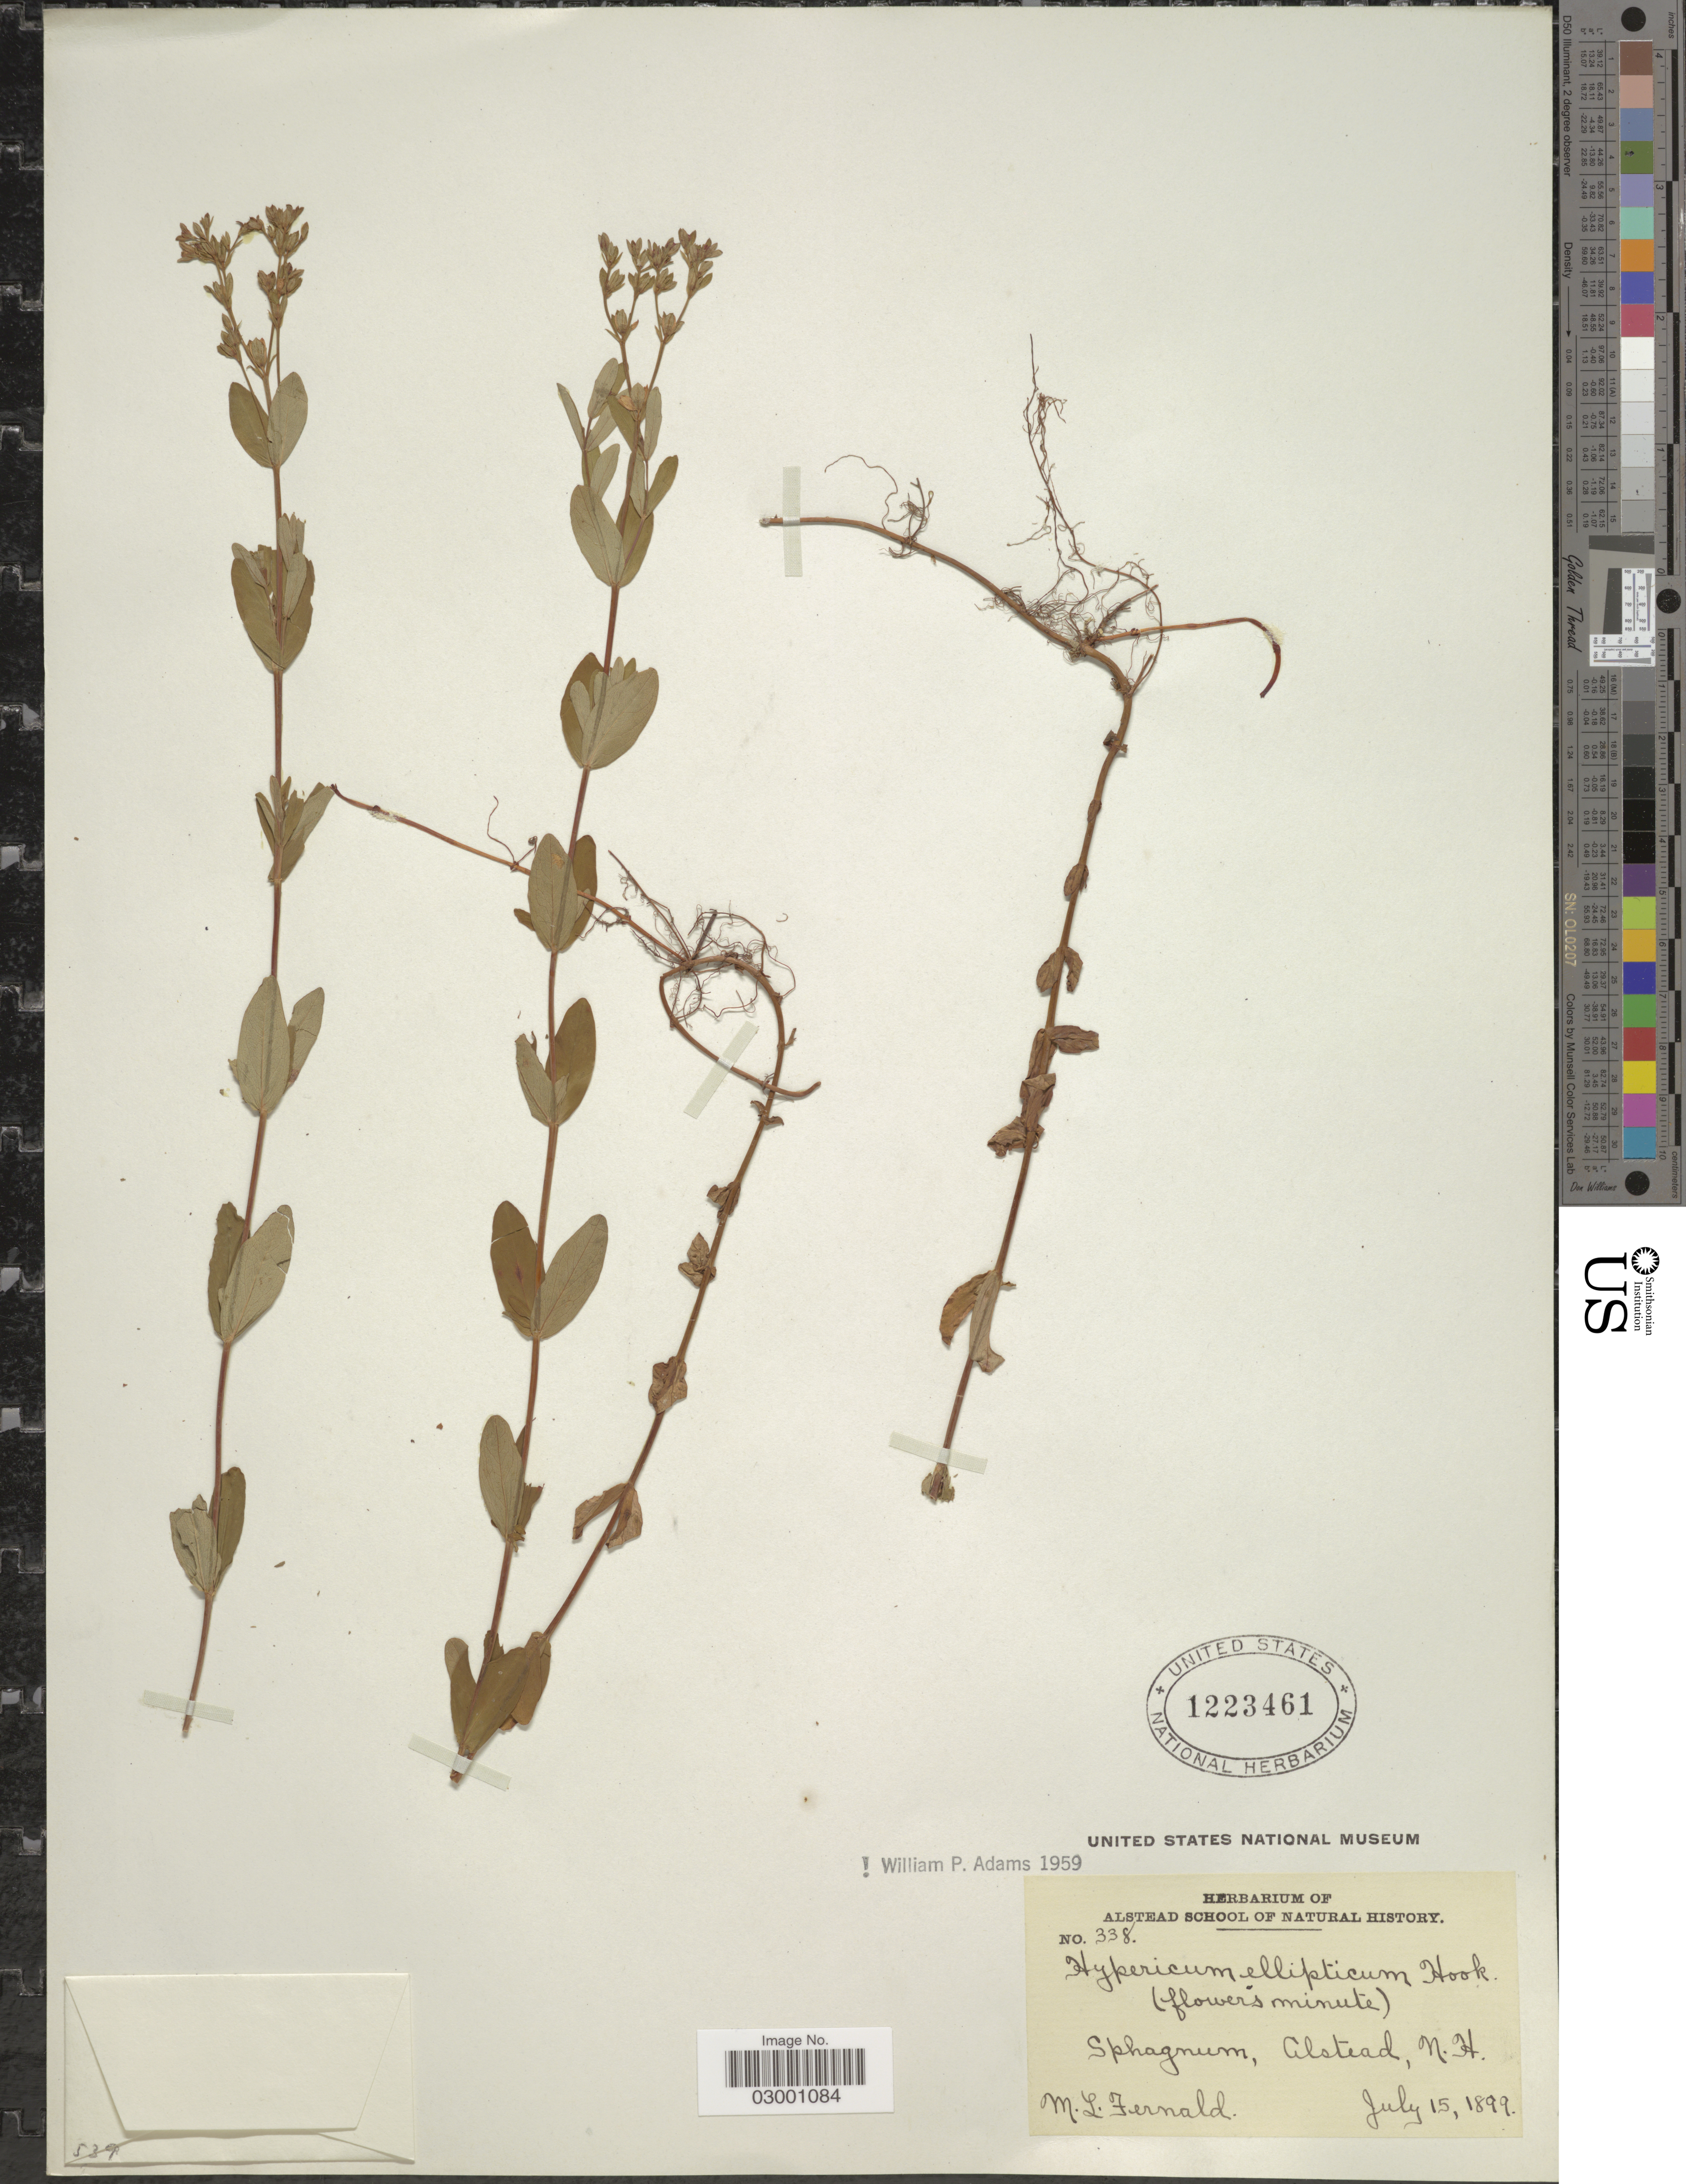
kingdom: Plantae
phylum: Tracheophyta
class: Magnoliopsida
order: Malpighiales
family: Hypericaceae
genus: Hypericum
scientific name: Hypericum ellipticum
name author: Hook.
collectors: M. L. Fernald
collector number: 338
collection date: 1899-07-15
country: United States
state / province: New Hampshire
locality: Sphagnum, Alstead, N.H.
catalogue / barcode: US 1223461